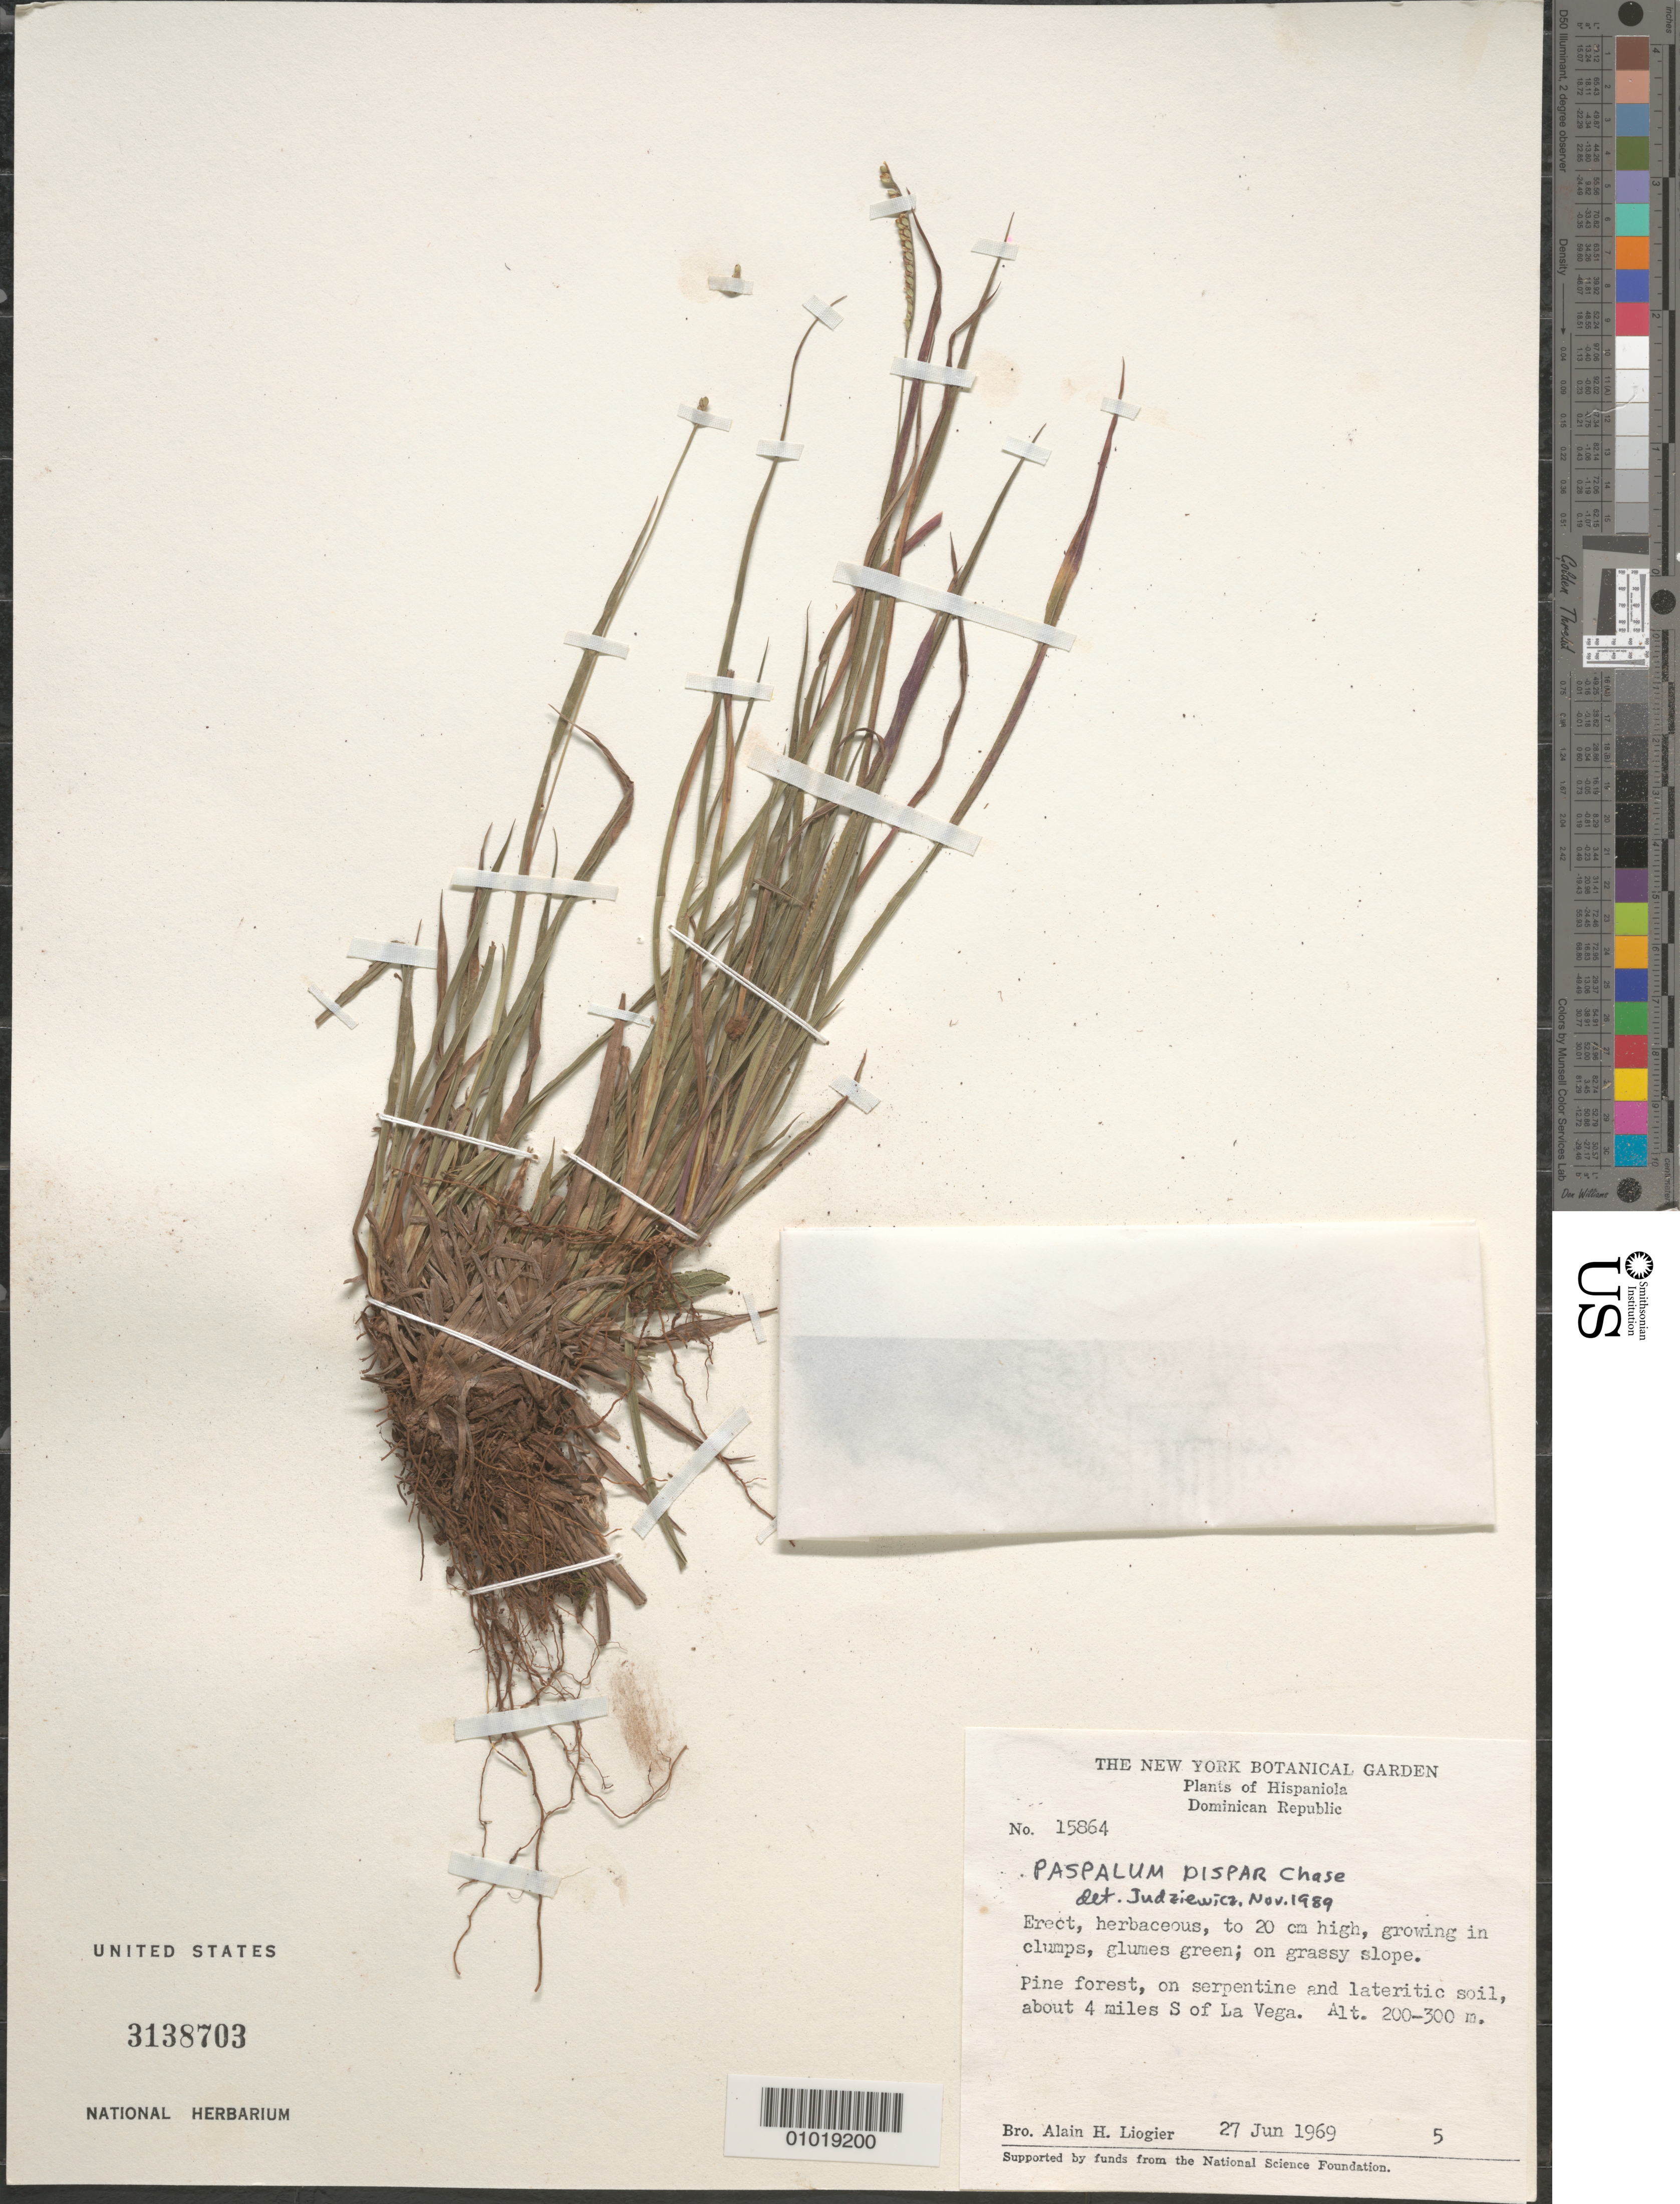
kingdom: Plantae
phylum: Tracheophyta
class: Liliopsida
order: Poales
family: Poaceae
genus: Paspalum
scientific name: Paspalum dispar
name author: Chase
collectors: A. H. Liogier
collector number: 15864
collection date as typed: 27 Jun 1969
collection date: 1969-06-27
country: Dominican Republic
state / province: La Vega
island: Hispaniola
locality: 4 m S of La Vega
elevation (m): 200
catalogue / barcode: US 3138703